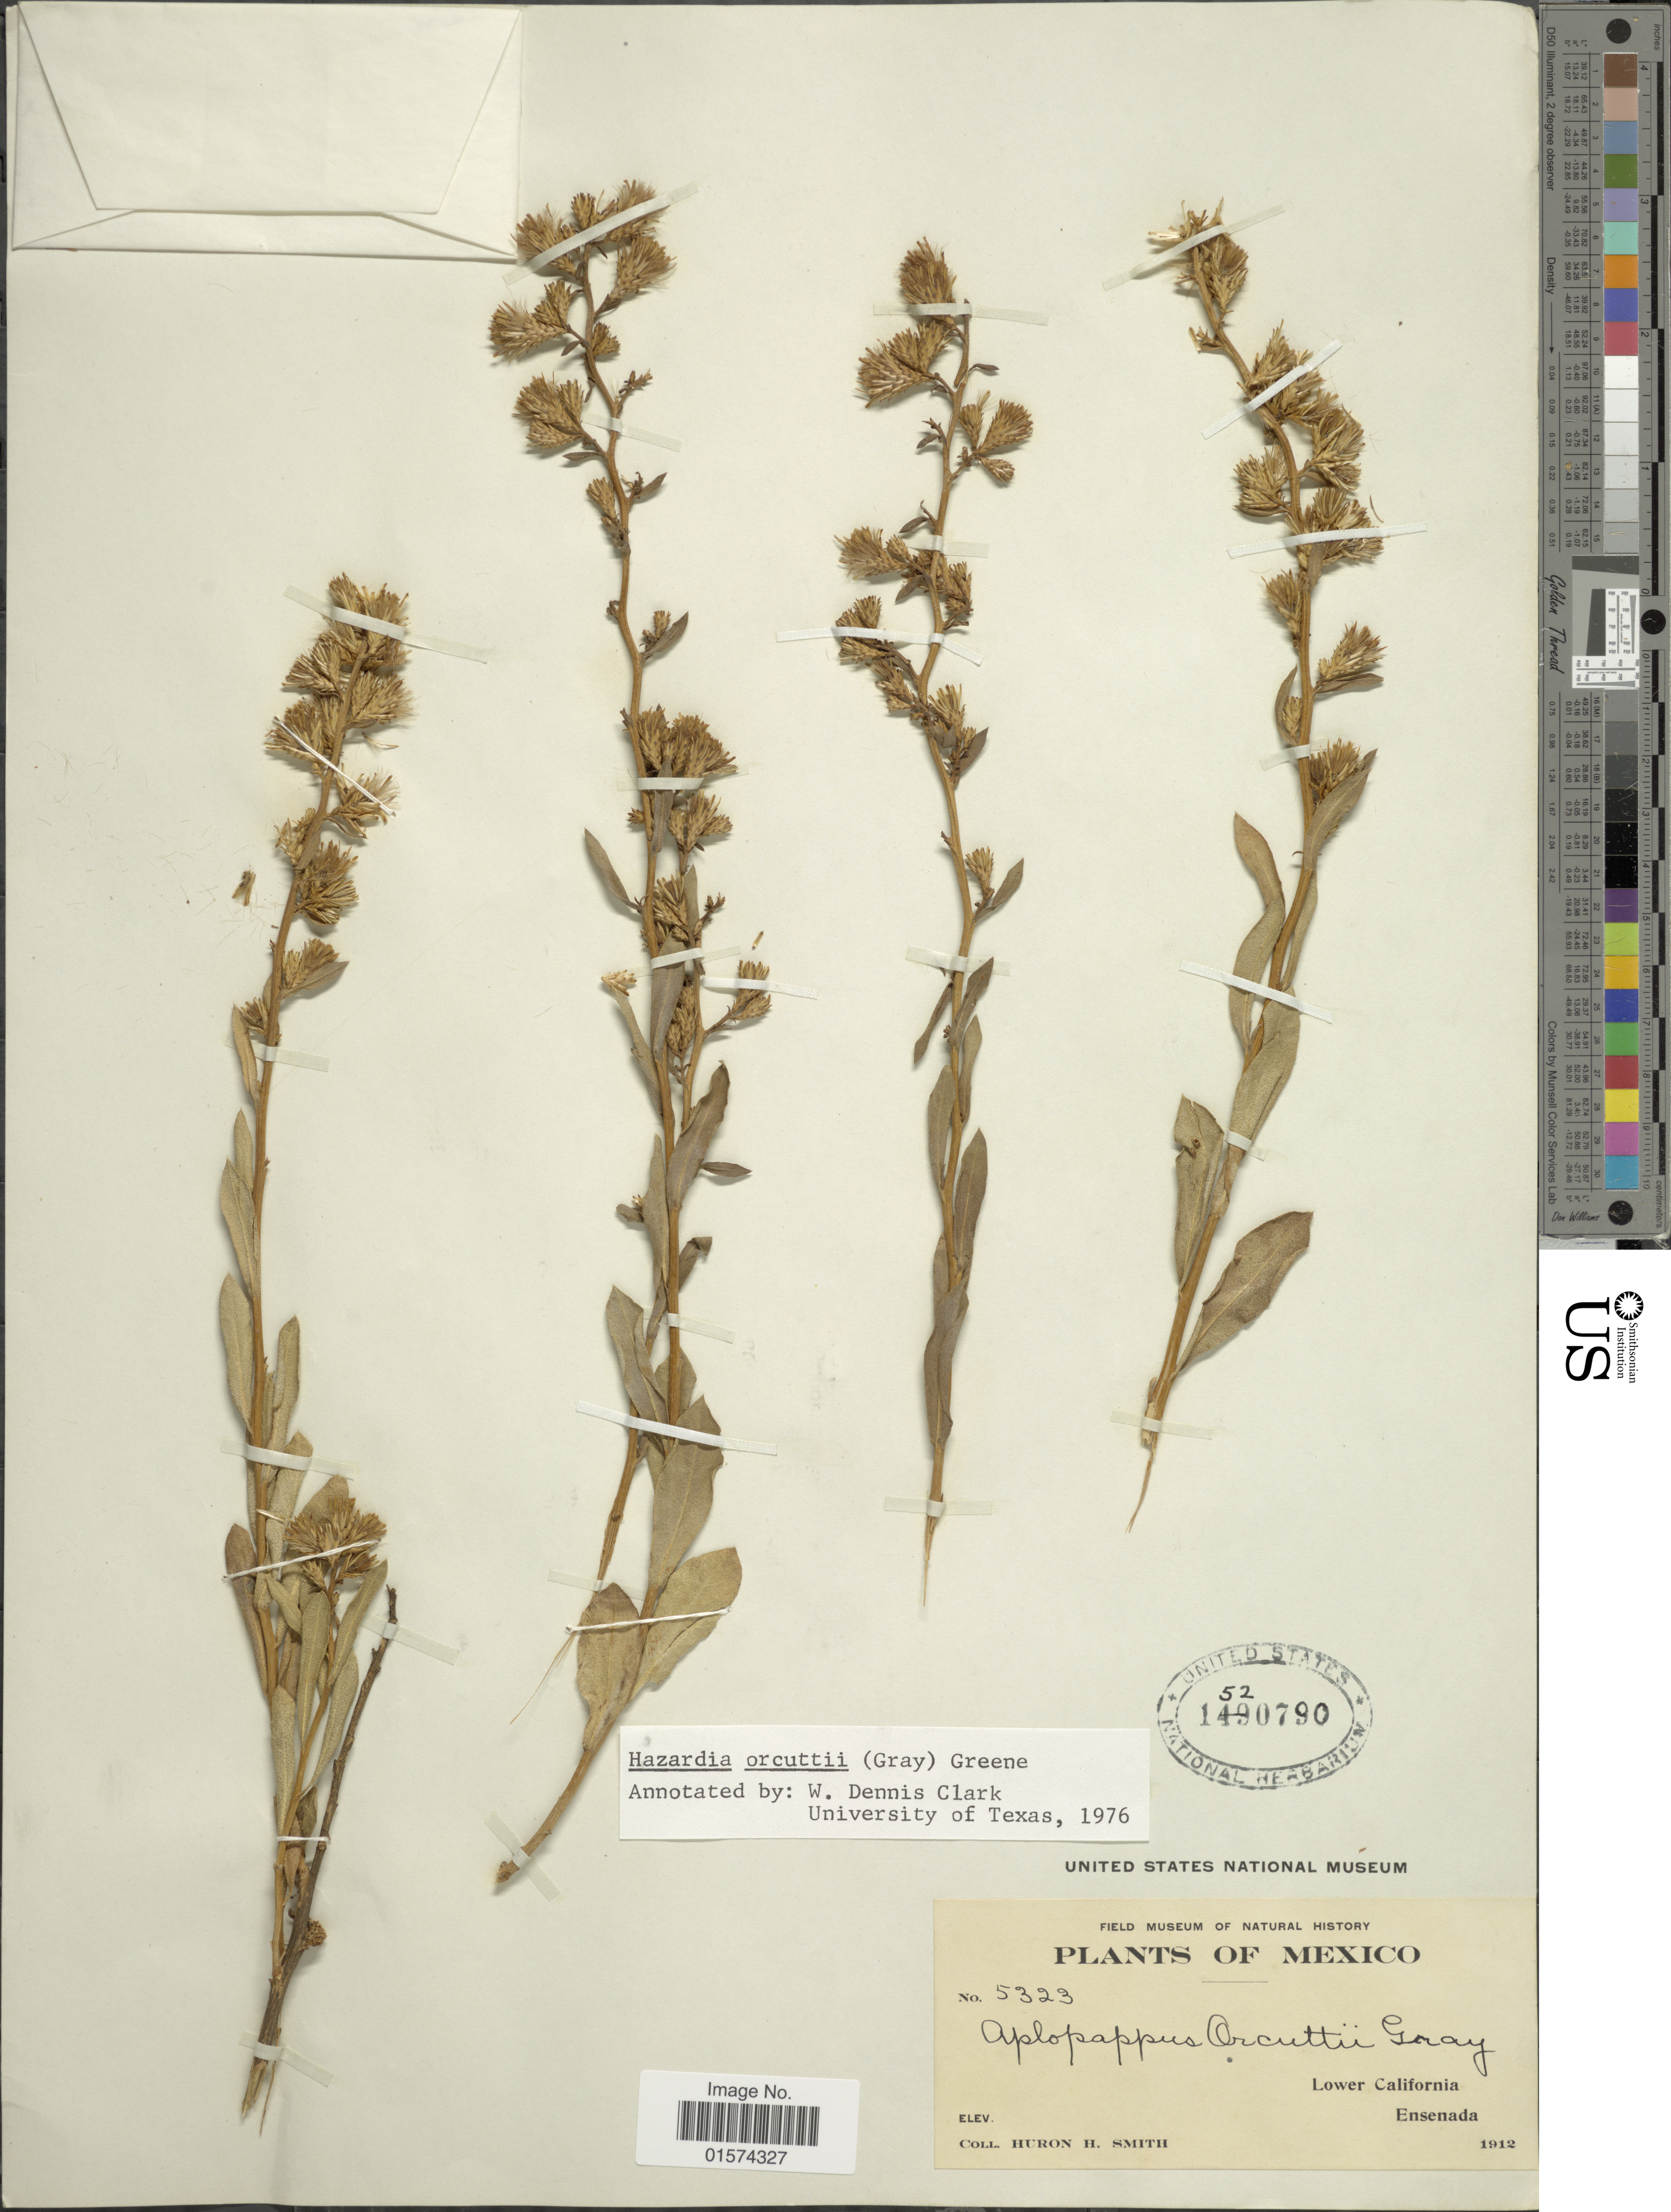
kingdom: Plantae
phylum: Tracheophyta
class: Magnoliopsida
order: Asterales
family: Asteraceae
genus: Hazardia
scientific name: Hazardia orcuttii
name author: (A. Gray) Greene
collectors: Huron H. Smith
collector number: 5323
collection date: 1912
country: Mexico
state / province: Baja California Sur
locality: Lower California, Ensenada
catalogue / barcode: US 1520790